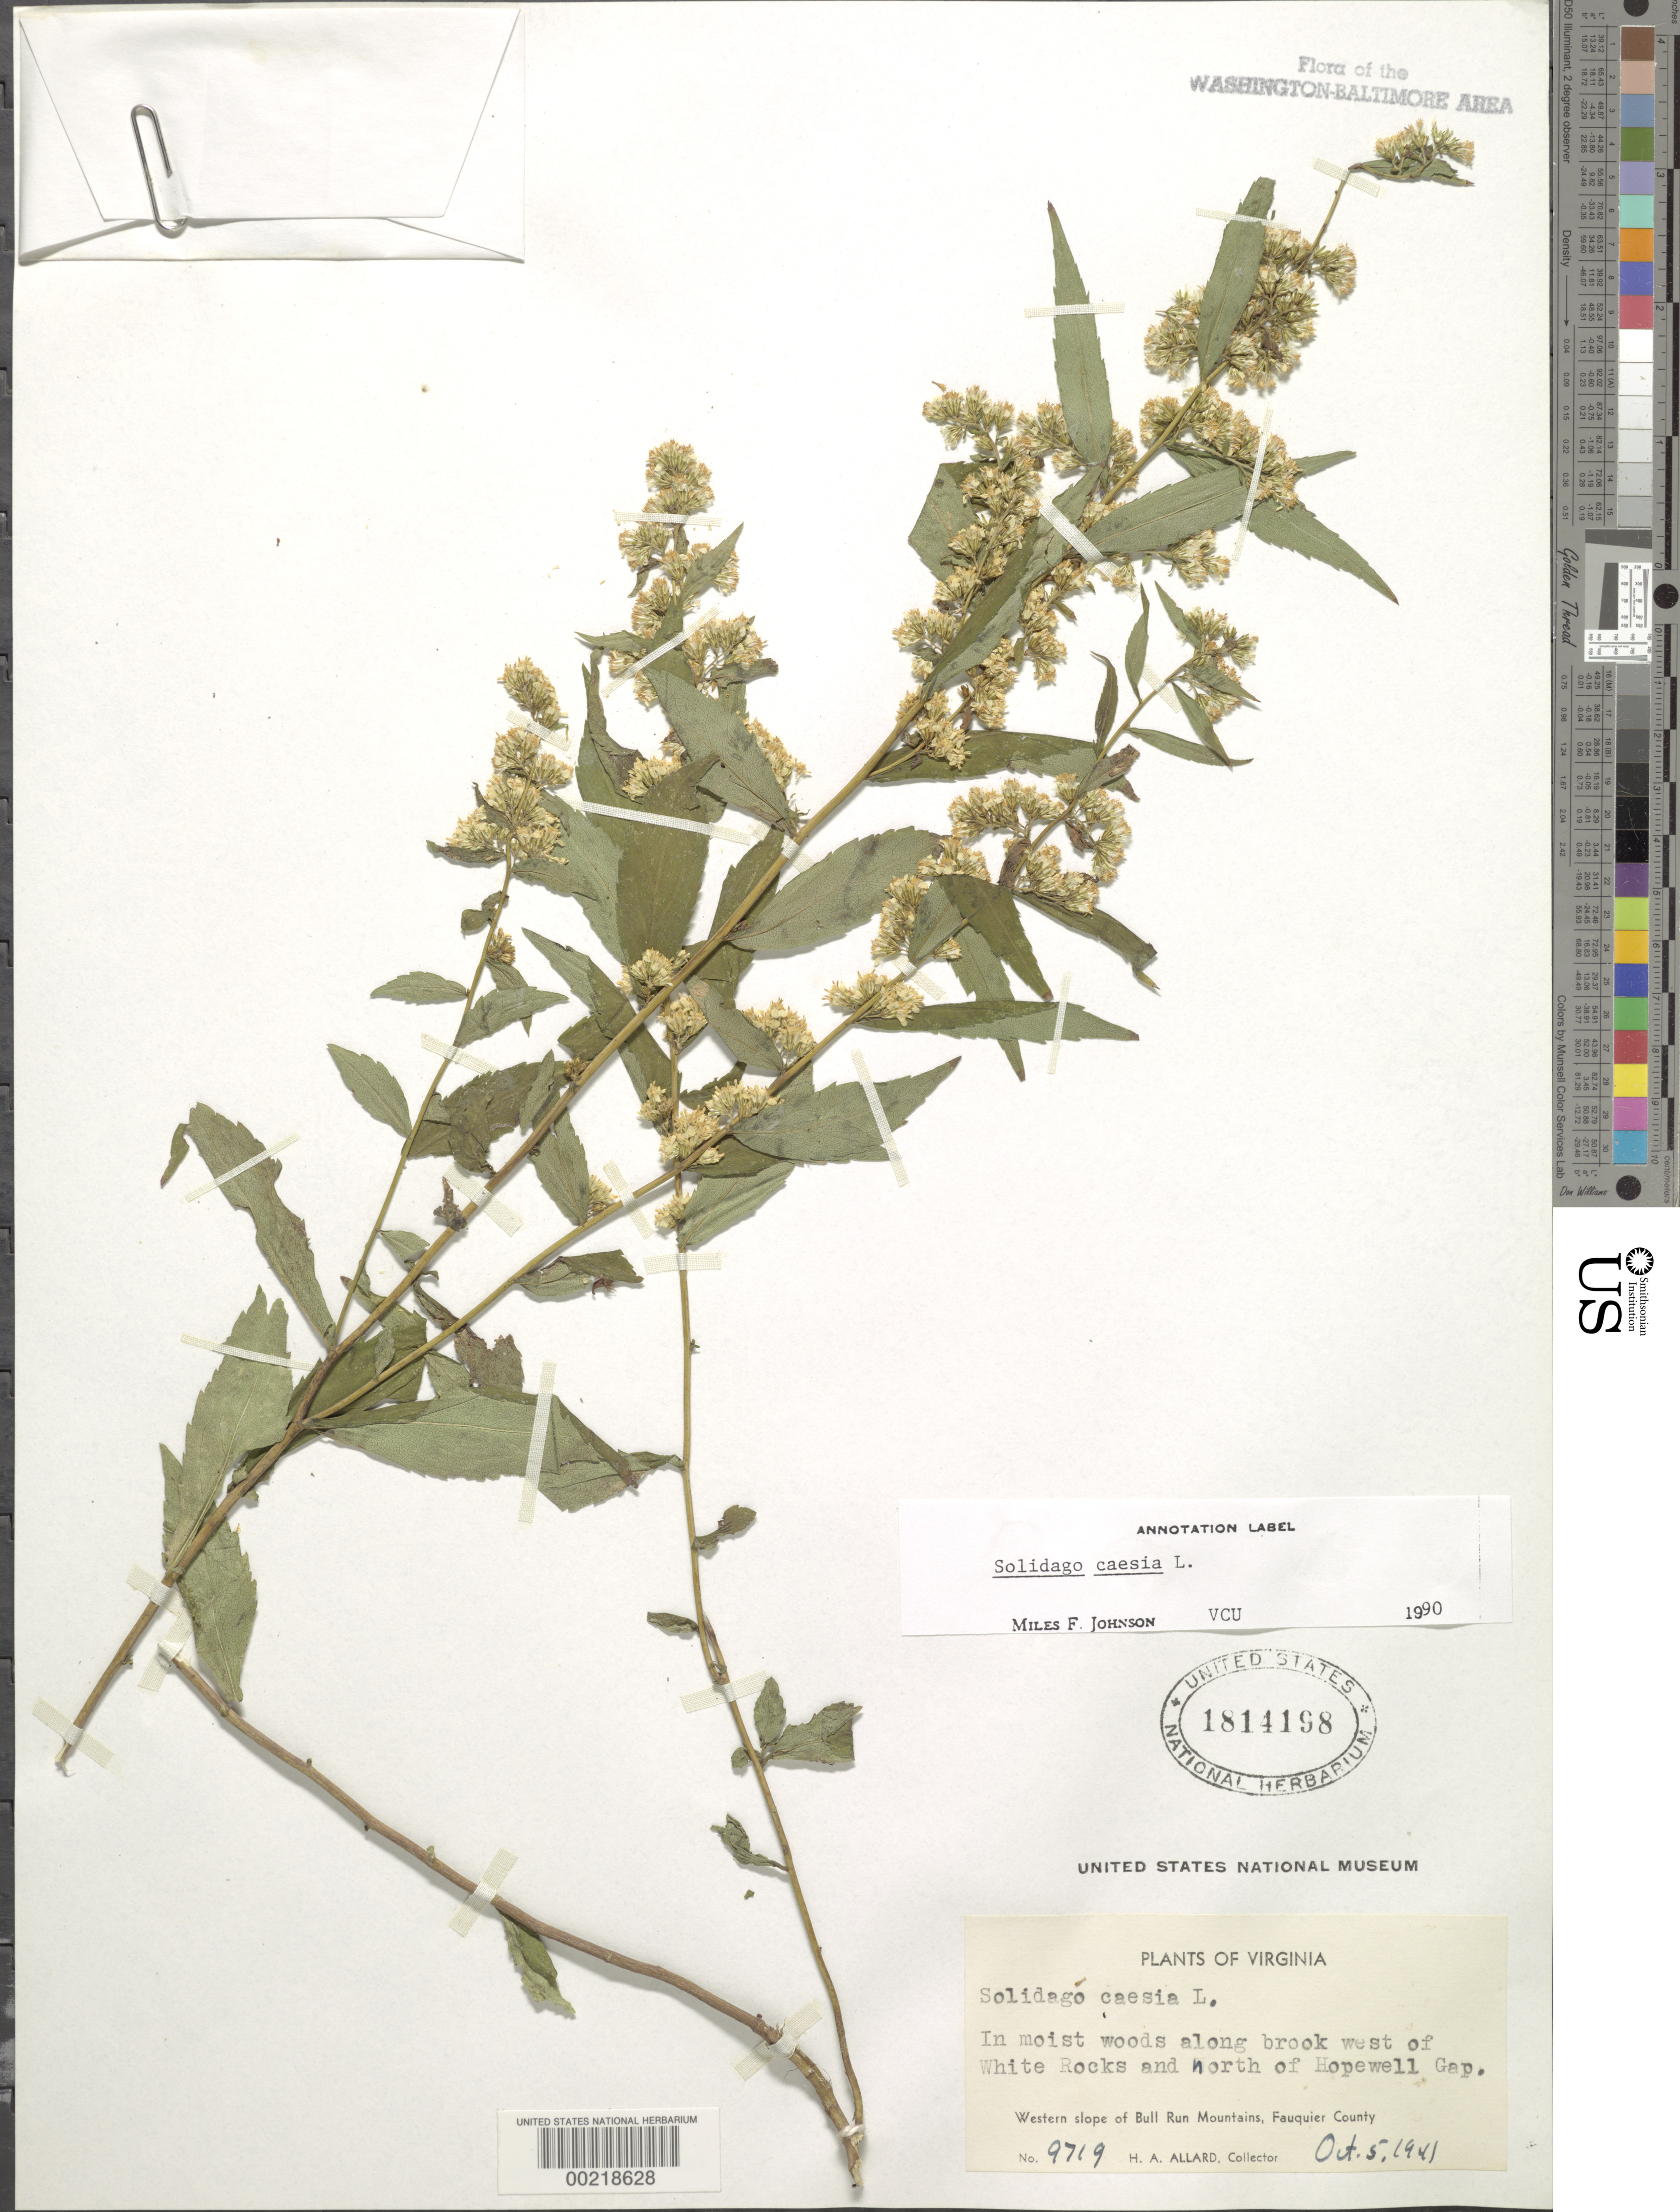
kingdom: Plantae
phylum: Tracheophyta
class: Magnoliopsida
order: Asterales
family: Asteraceae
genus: Solidago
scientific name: Solidago caesia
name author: L.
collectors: H. A. Allard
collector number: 9719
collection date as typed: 05 Oct 1941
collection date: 1941-10-05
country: United States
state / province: Virginia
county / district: Fauquier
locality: West of White Rocks and north of Hopewell Gap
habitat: Moist woods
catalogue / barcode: US 1814198